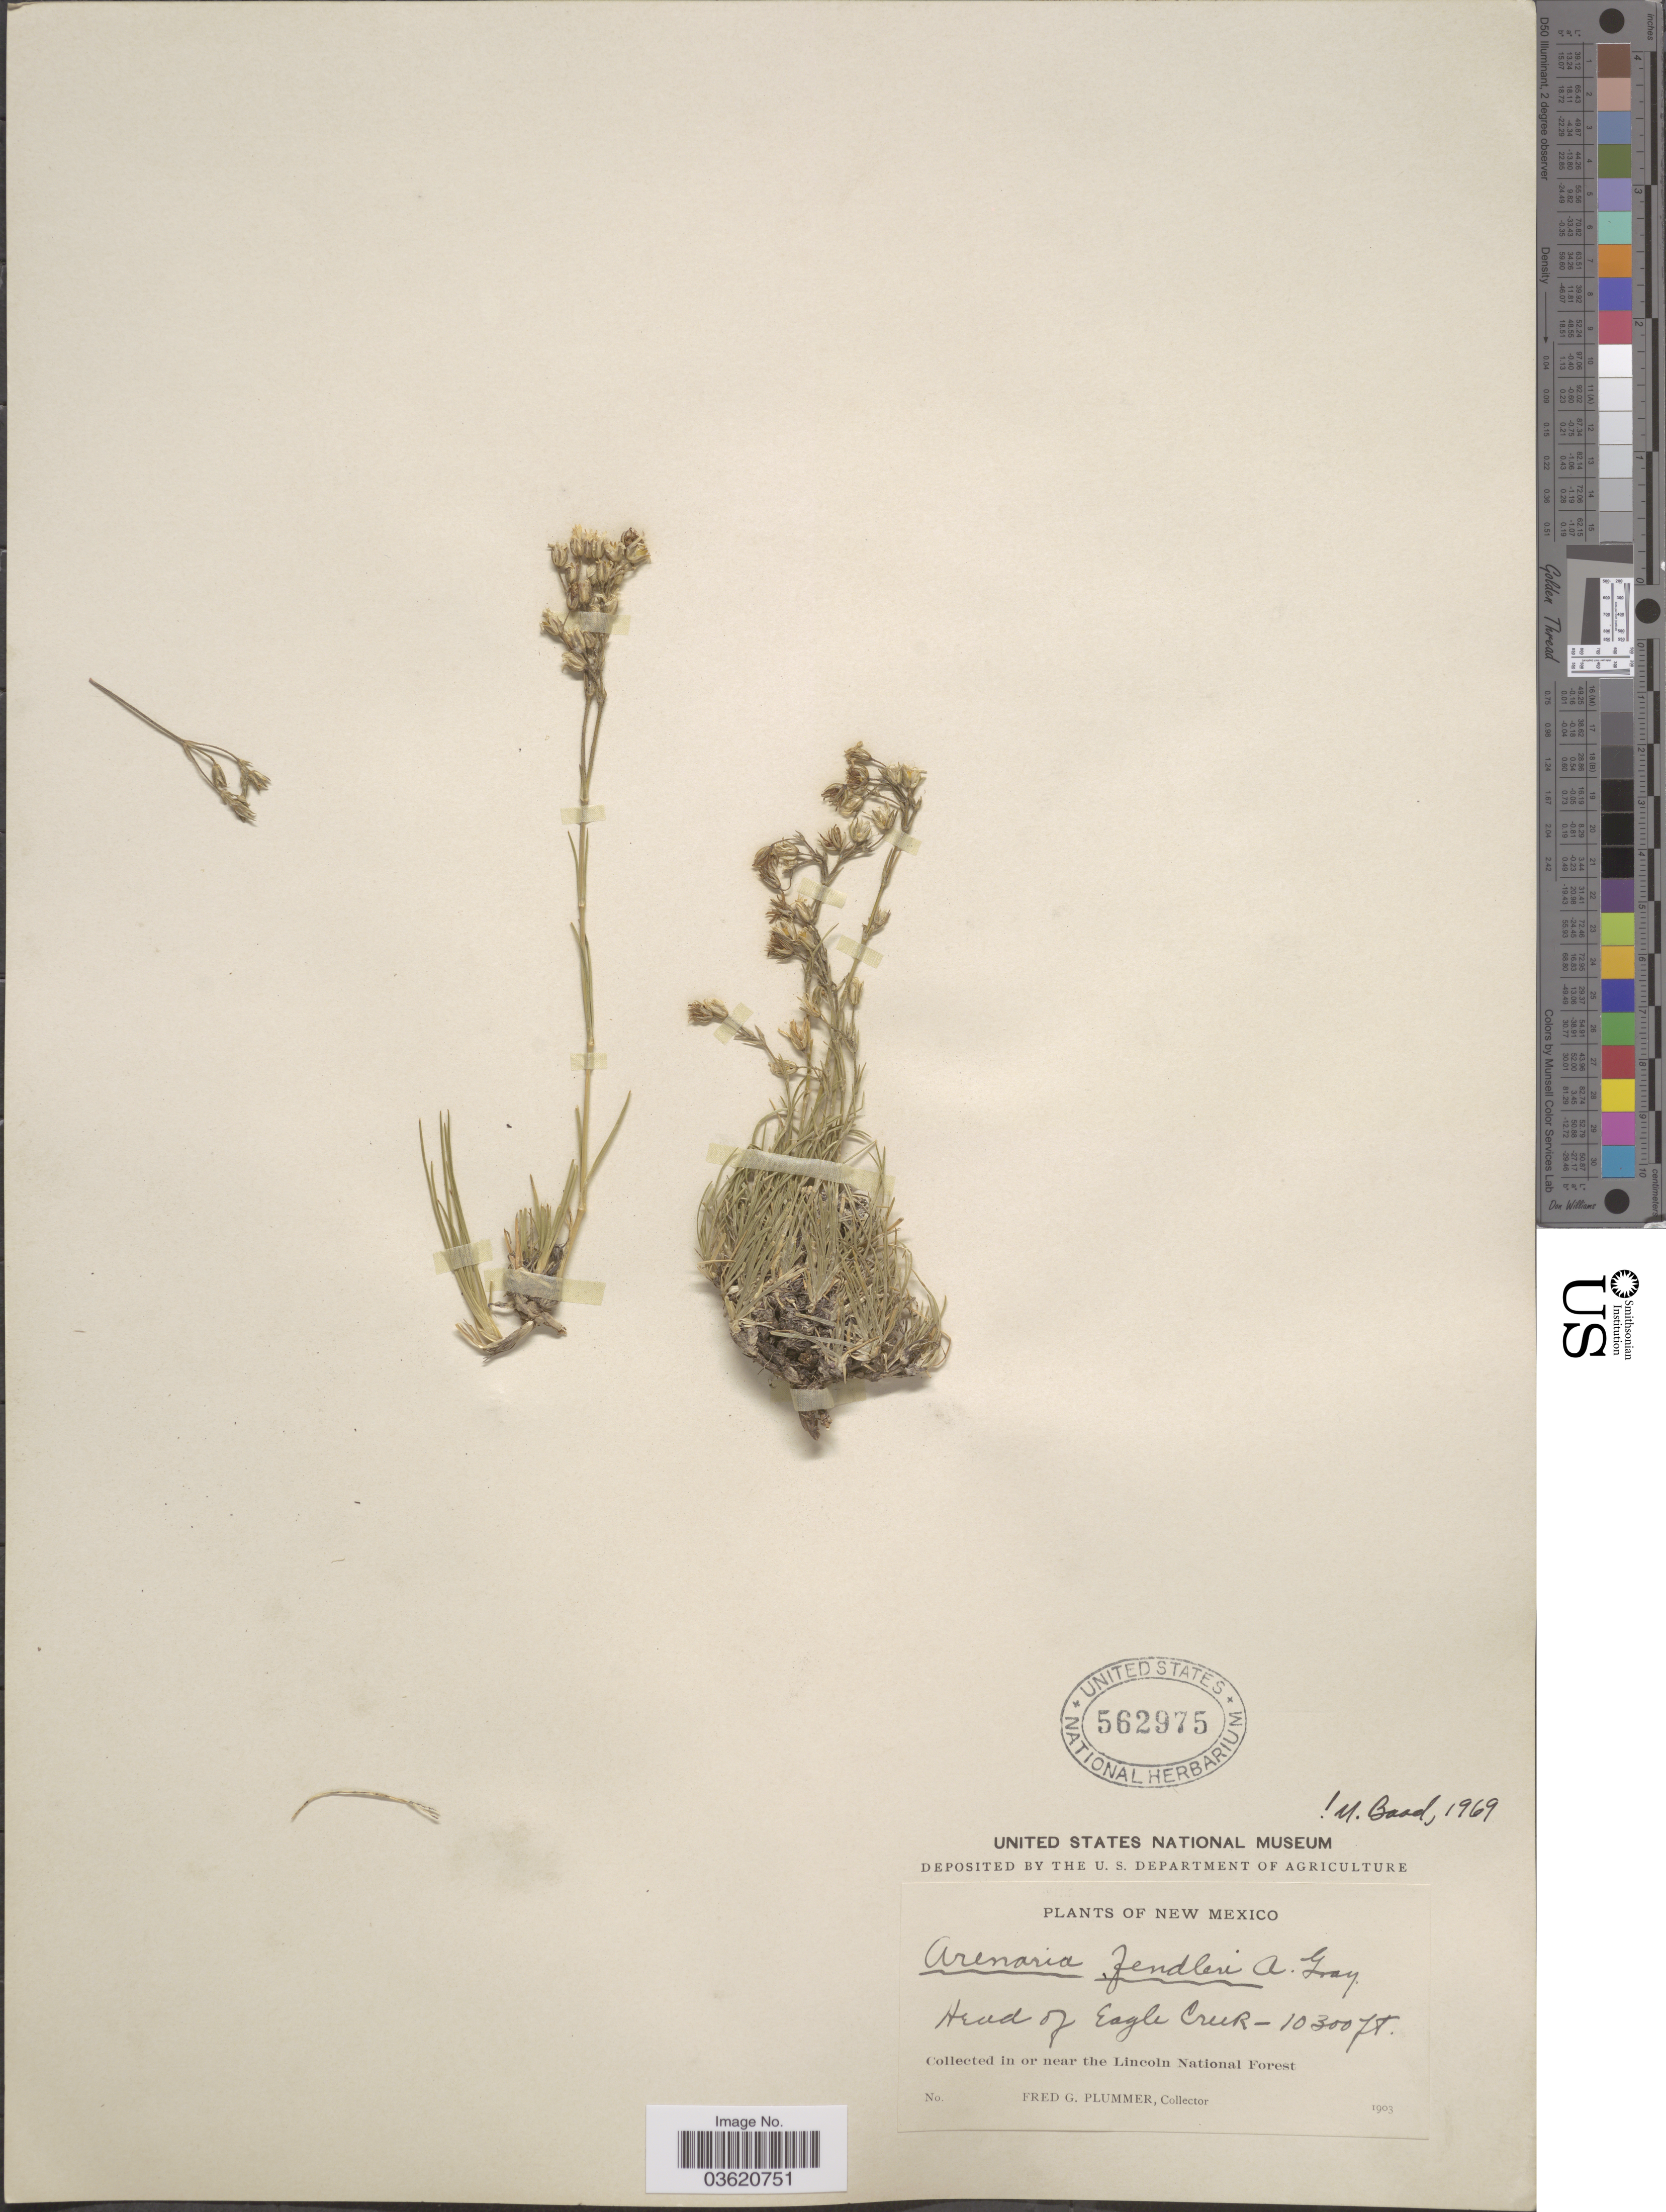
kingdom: Plantae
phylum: Tracheophyta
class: Magnoliopsida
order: Caryophyllales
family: Caryophyllaceae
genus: Eremogone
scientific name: Eremogone fendleri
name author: (A. Gray) Ikonn.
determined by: U.S. National Herbarium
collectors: F. Plummer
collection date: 1903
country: United States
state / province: New Mexico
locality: Head of Eagle Creek. In or near the Lincoln National Forest.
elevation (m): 3139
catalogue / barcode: US 562975